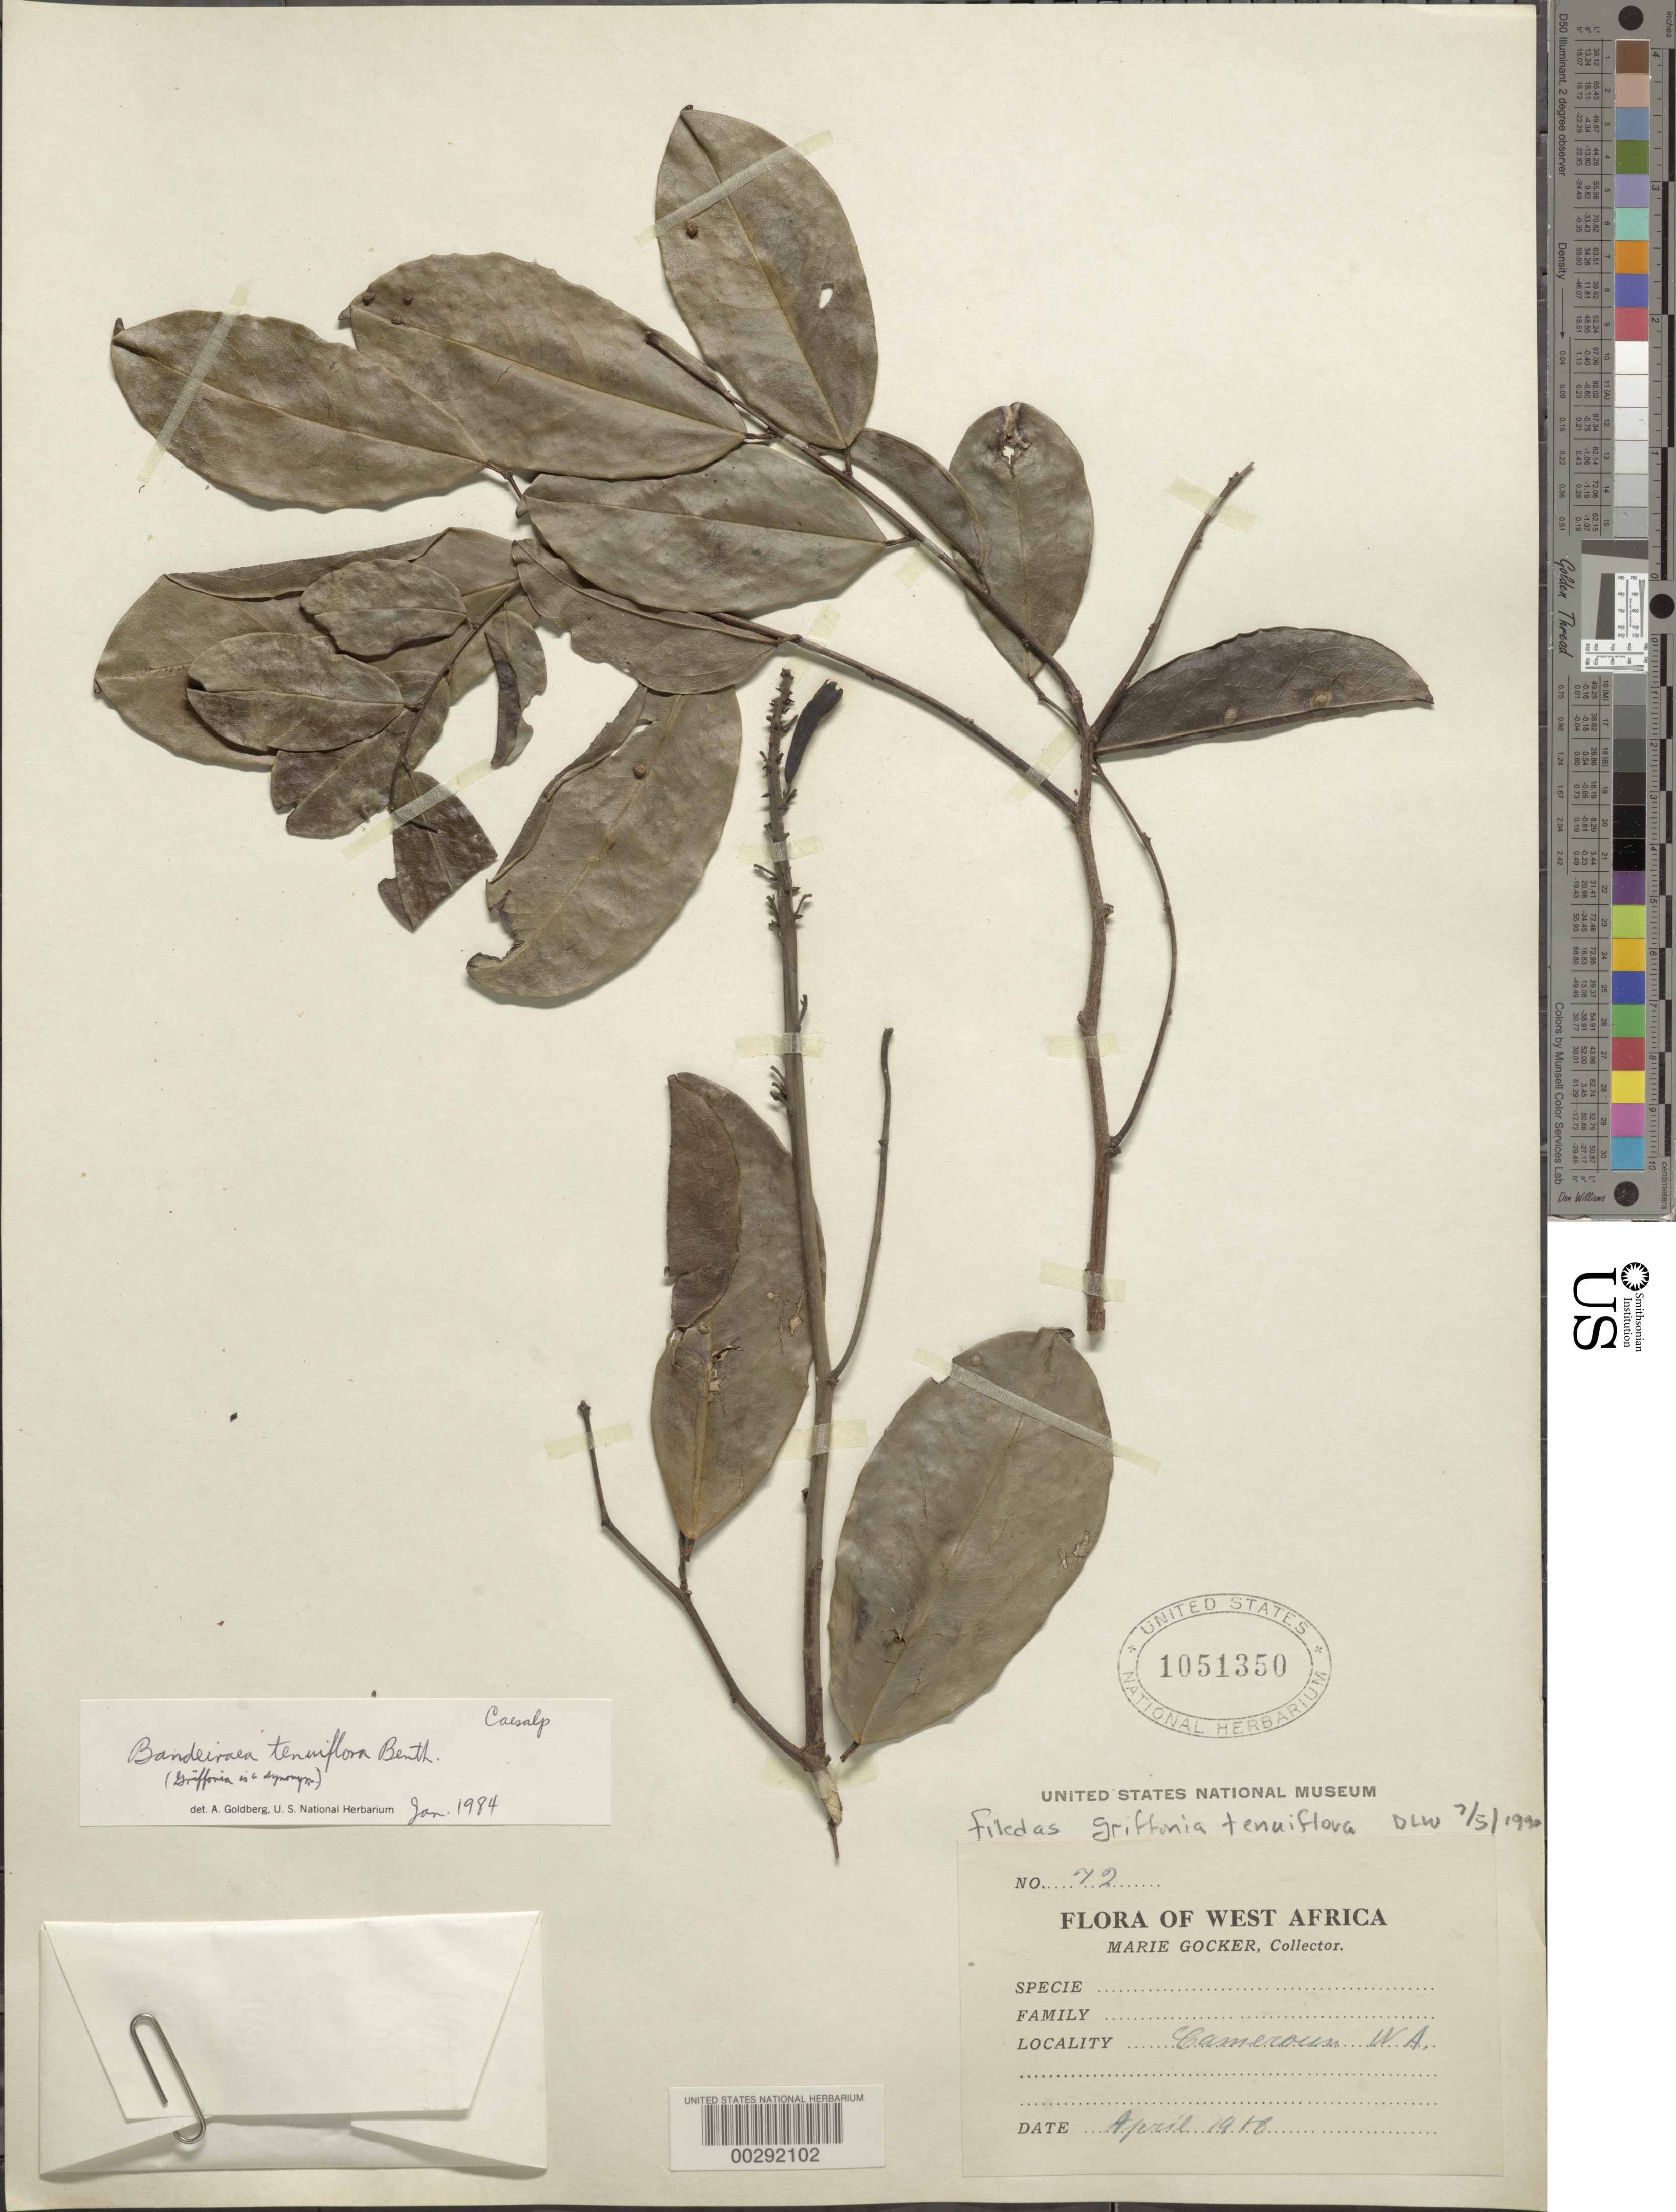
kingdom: Plantae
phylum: Tracheophyta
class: Magnoliopsida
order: Fabales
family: Fabaceae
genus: Griffonia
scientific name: Griffonia tenuiflora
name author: Benth.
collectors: M. Gocker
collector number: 72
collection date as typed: Apr 1918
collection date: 1918-04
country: Cameroon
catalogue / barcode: US 1051350